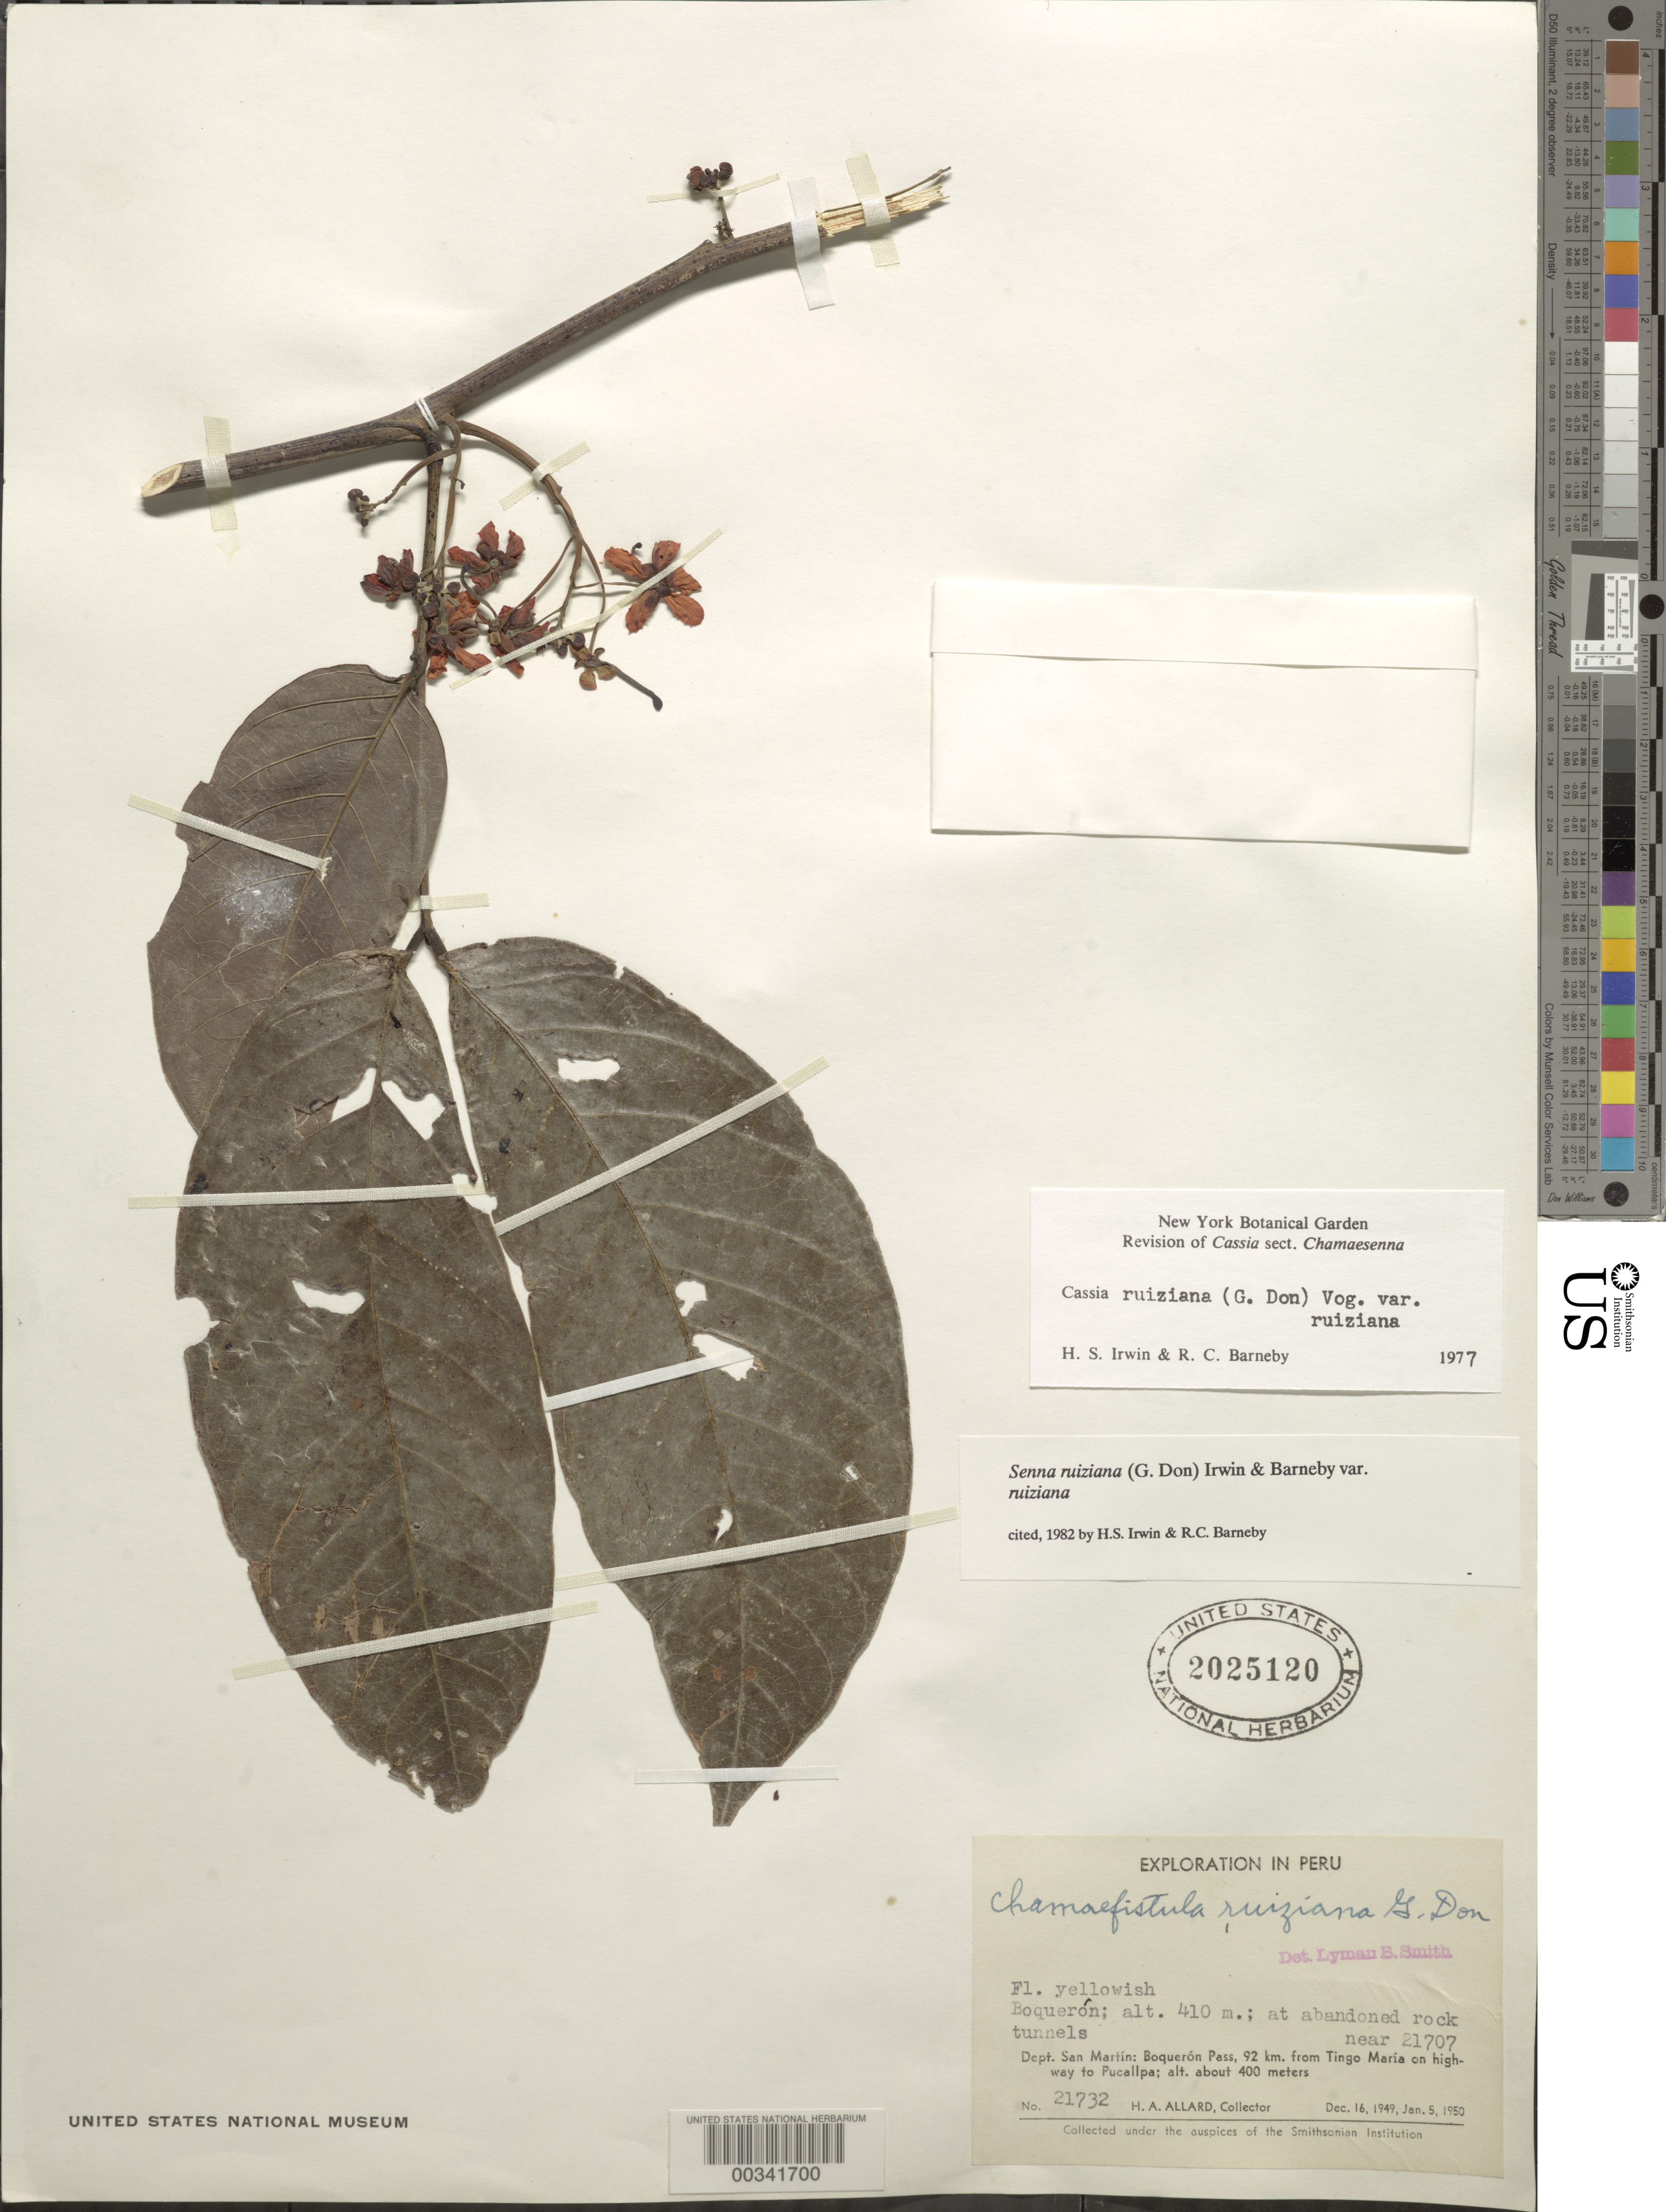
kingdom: Plantae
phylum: Tracheophyta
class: Magnoliopsida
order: Fabales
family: Fabaceae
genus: Senna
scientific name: Senna ruiziana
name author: (G. Don) H.S. Irwin & Barneby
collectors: H. A. Allard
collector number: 21732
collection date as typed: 16 Dec 1949 to 05 Jan 1950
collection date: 1949-12-16/1950-01-05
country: Peru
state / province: San Martín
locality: Boqueron pass, 92 km from tingo martin on highway to pucallpa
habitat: At abandoned rock tunnels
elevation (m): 400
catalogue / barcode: US 2025120